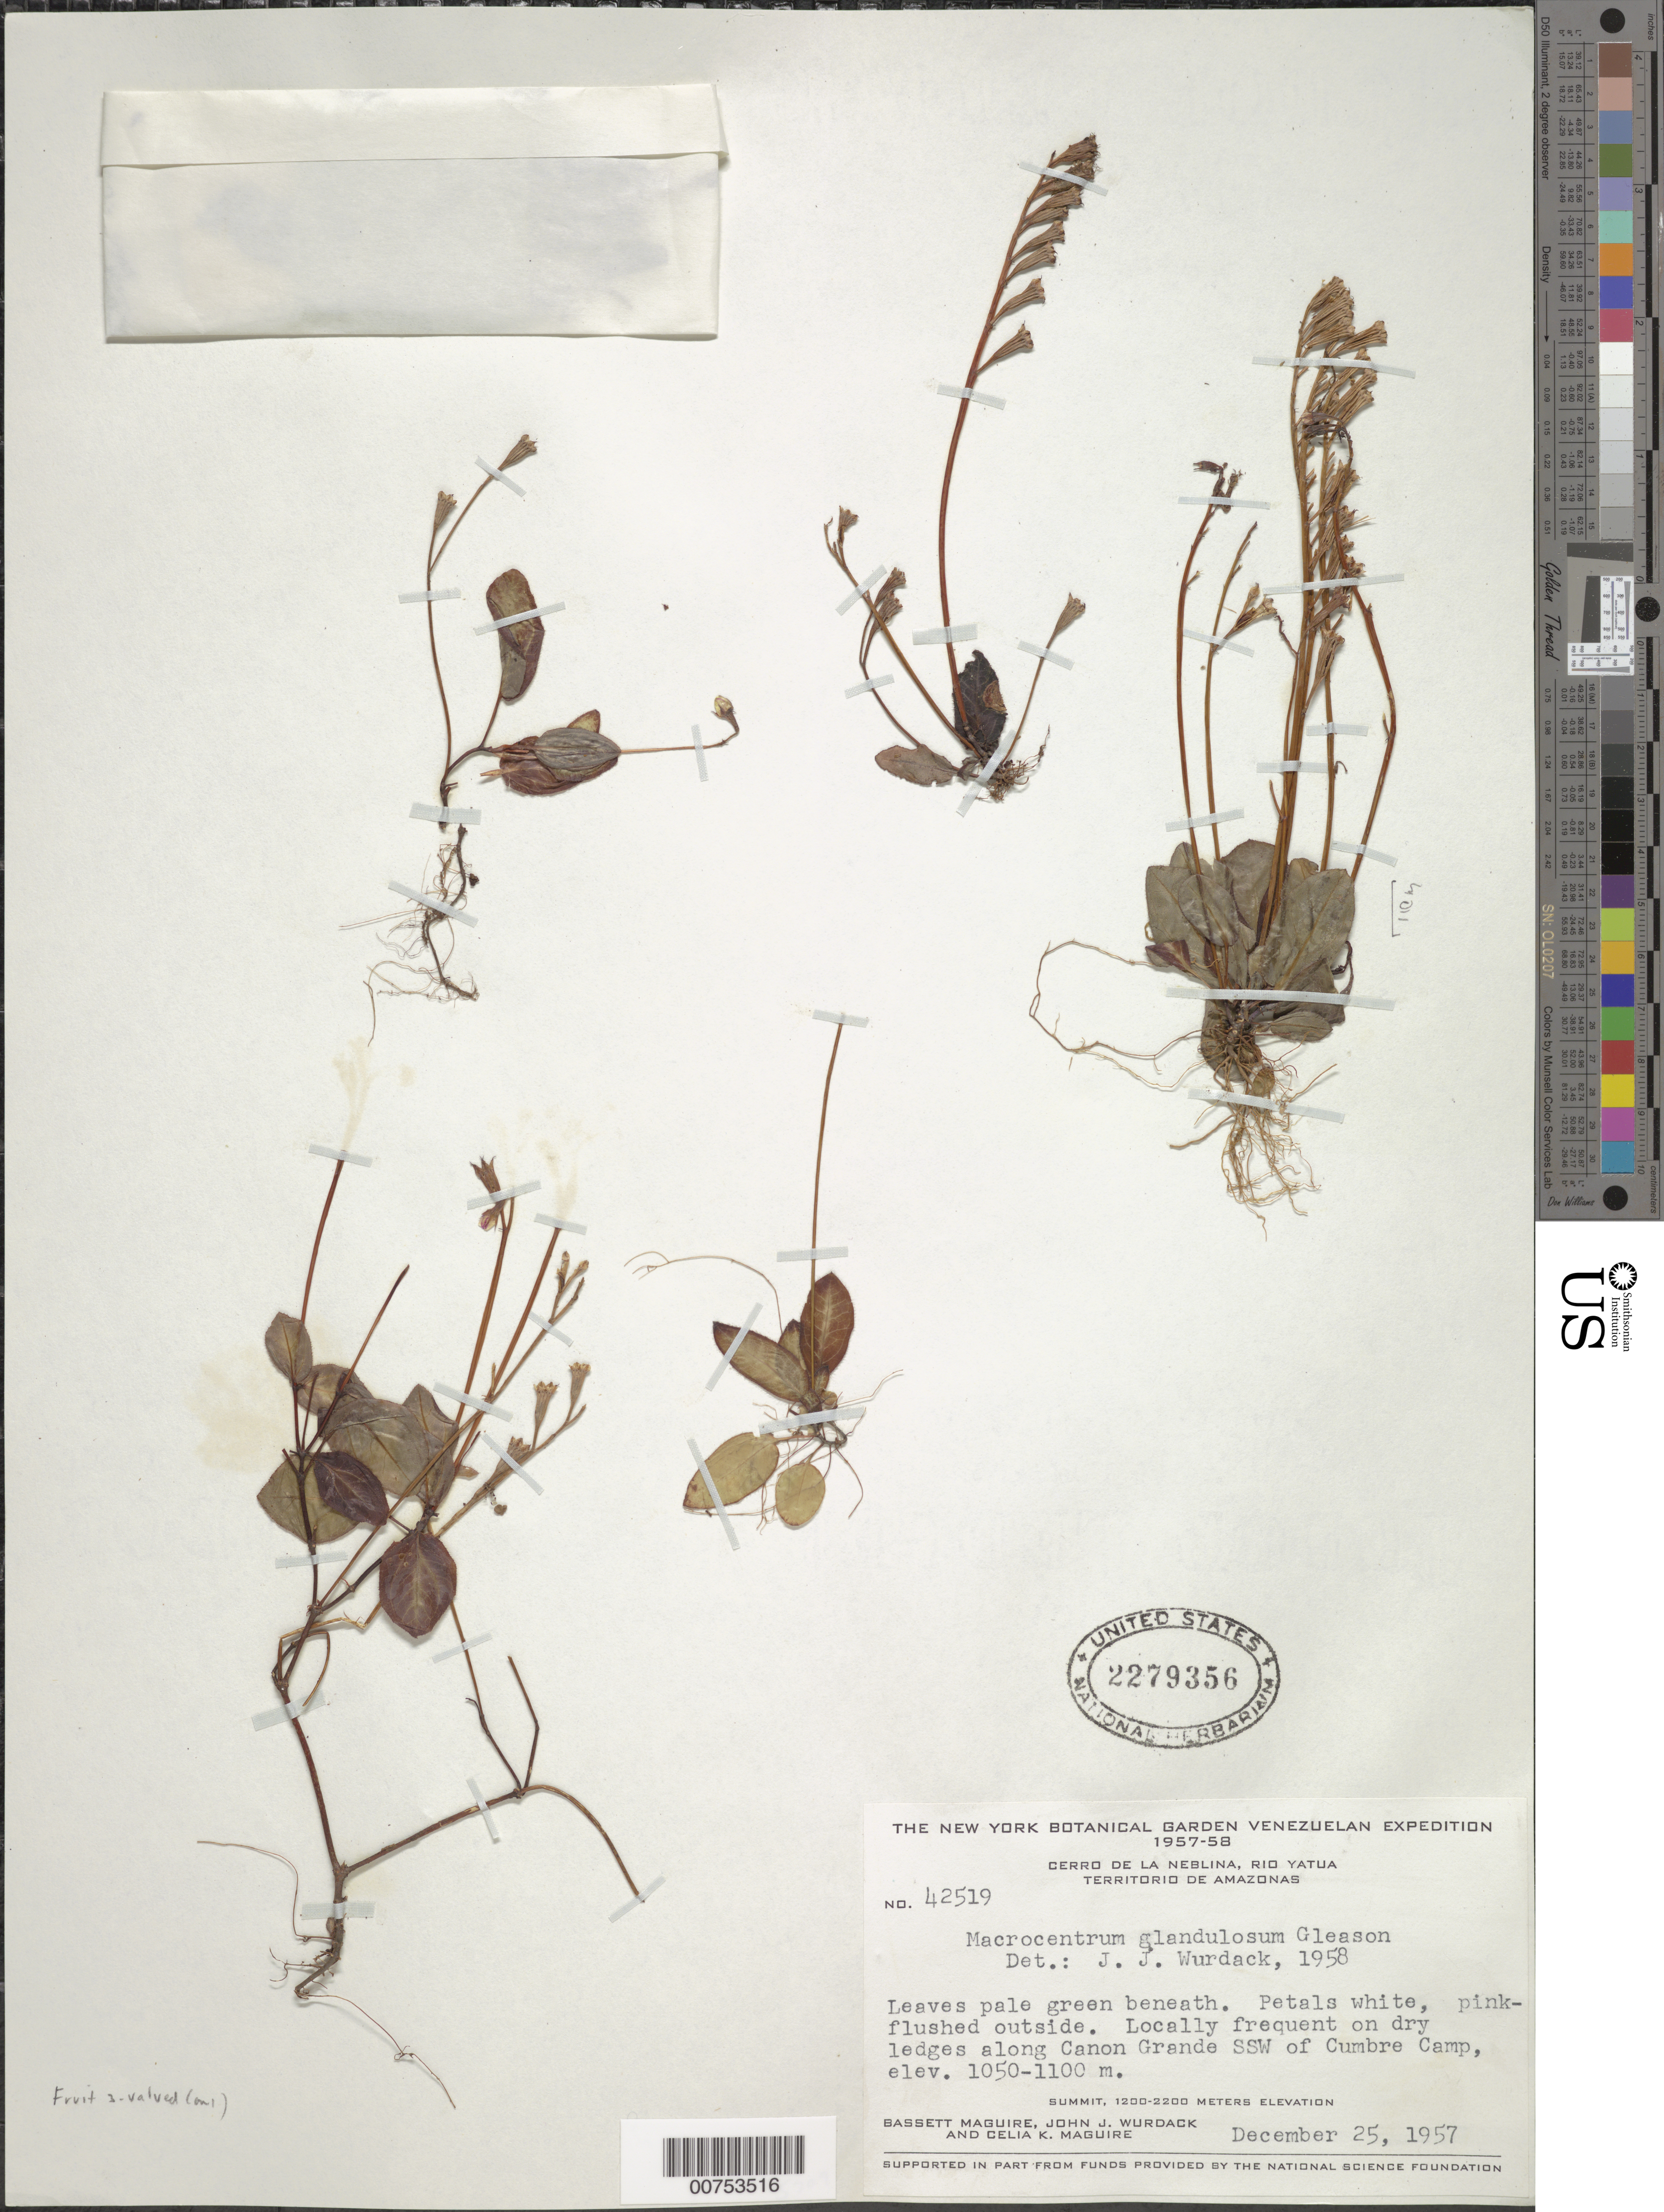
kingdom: Plantae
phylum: Tracheophyta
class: Magnoliopsida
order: Myrtales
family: Melastomataceae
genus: Salpinga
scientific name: Salpinga glandulosa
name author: (Gleason) Wurdack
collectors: B. Maguire, J. J. Wurdack & C. K. Maguire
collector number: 42519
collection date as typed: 25-Dec-57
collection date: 1957-12-25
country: Venezuela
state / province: Amazonas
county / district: Río Negro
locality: Cerro de la Neblina, Río Yatua, Caño Grande, SSW of Cumbre Camp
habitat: Dry ledges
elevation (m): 1050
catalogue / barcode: US 2279356